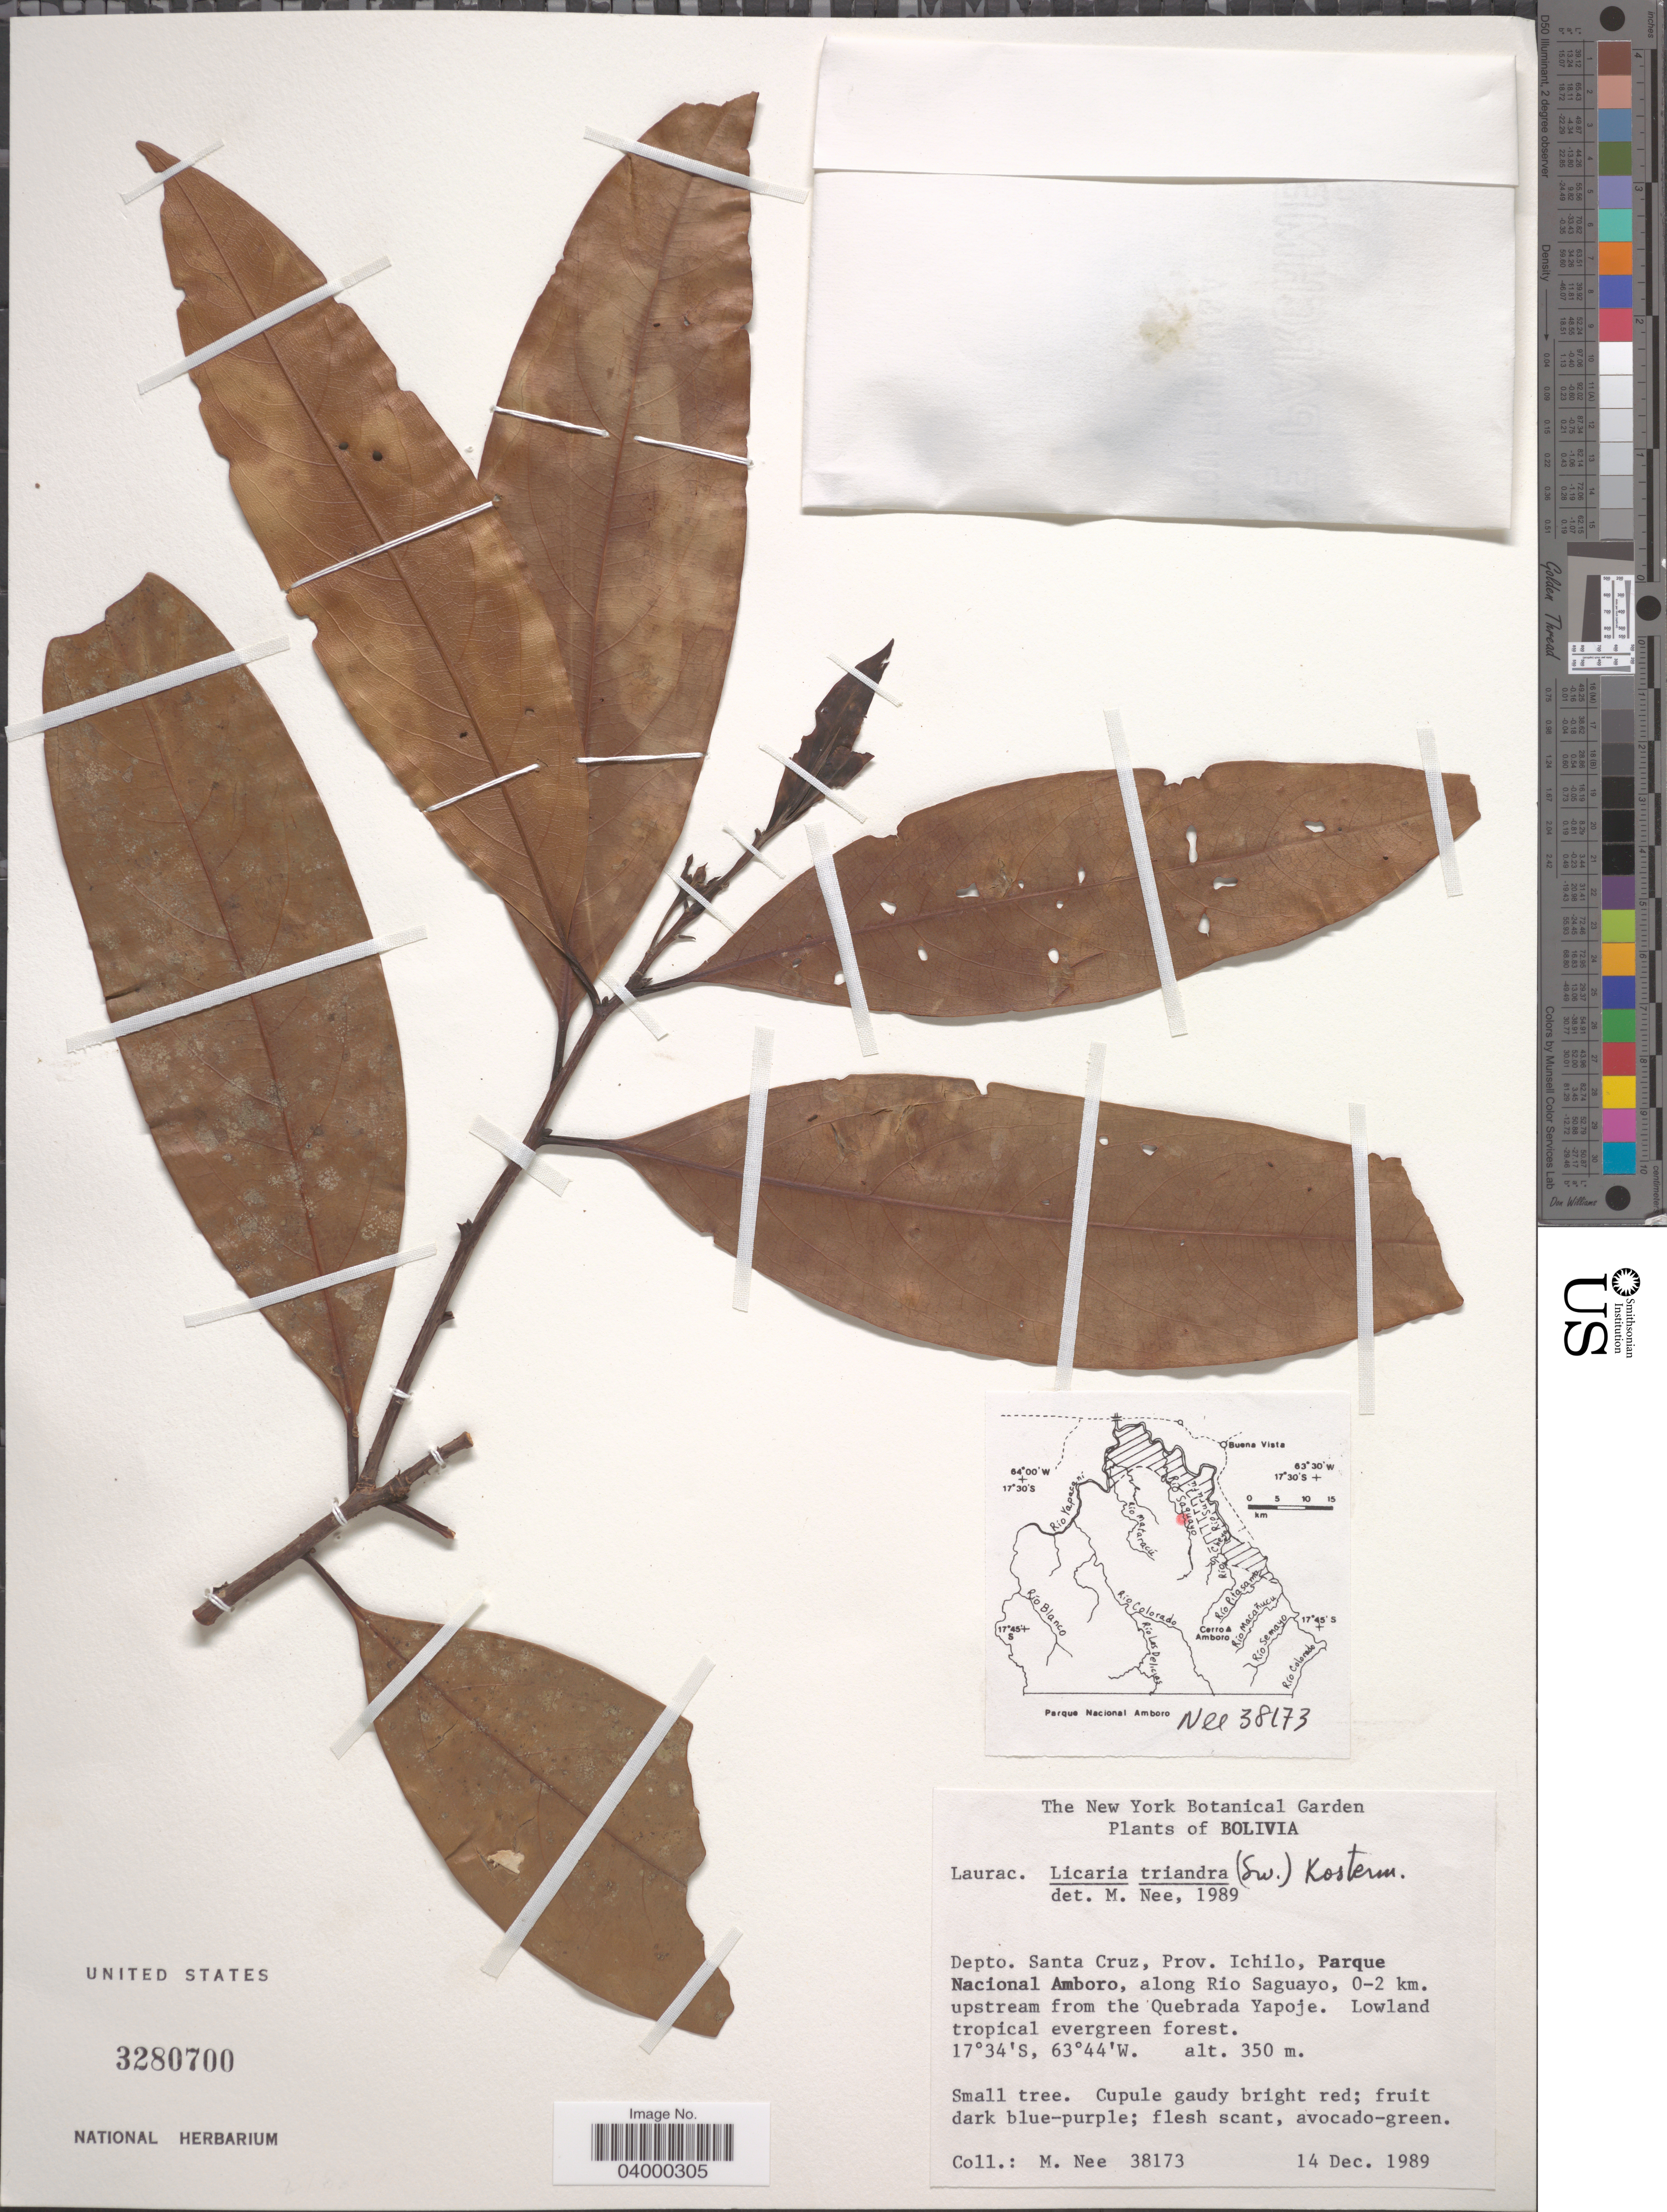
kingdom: Plantae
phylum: Tracheophyta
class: Magnoliopsida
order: Laurales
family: Lauraceae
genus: Licaria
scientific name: Licaria triandra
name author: (Sw.) Kosterm.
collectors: M. Nee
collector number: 38173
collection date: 1989-12-14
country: Bolivia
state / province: Santa Cruz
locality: Depto. Santa Cruz, Prov. Ichilo, Parque Nacional Amboro, along Rio Saguayo, 0-2 km. upstream from the Quebrada Yapoje.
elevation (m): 350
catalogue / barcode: US 3280700